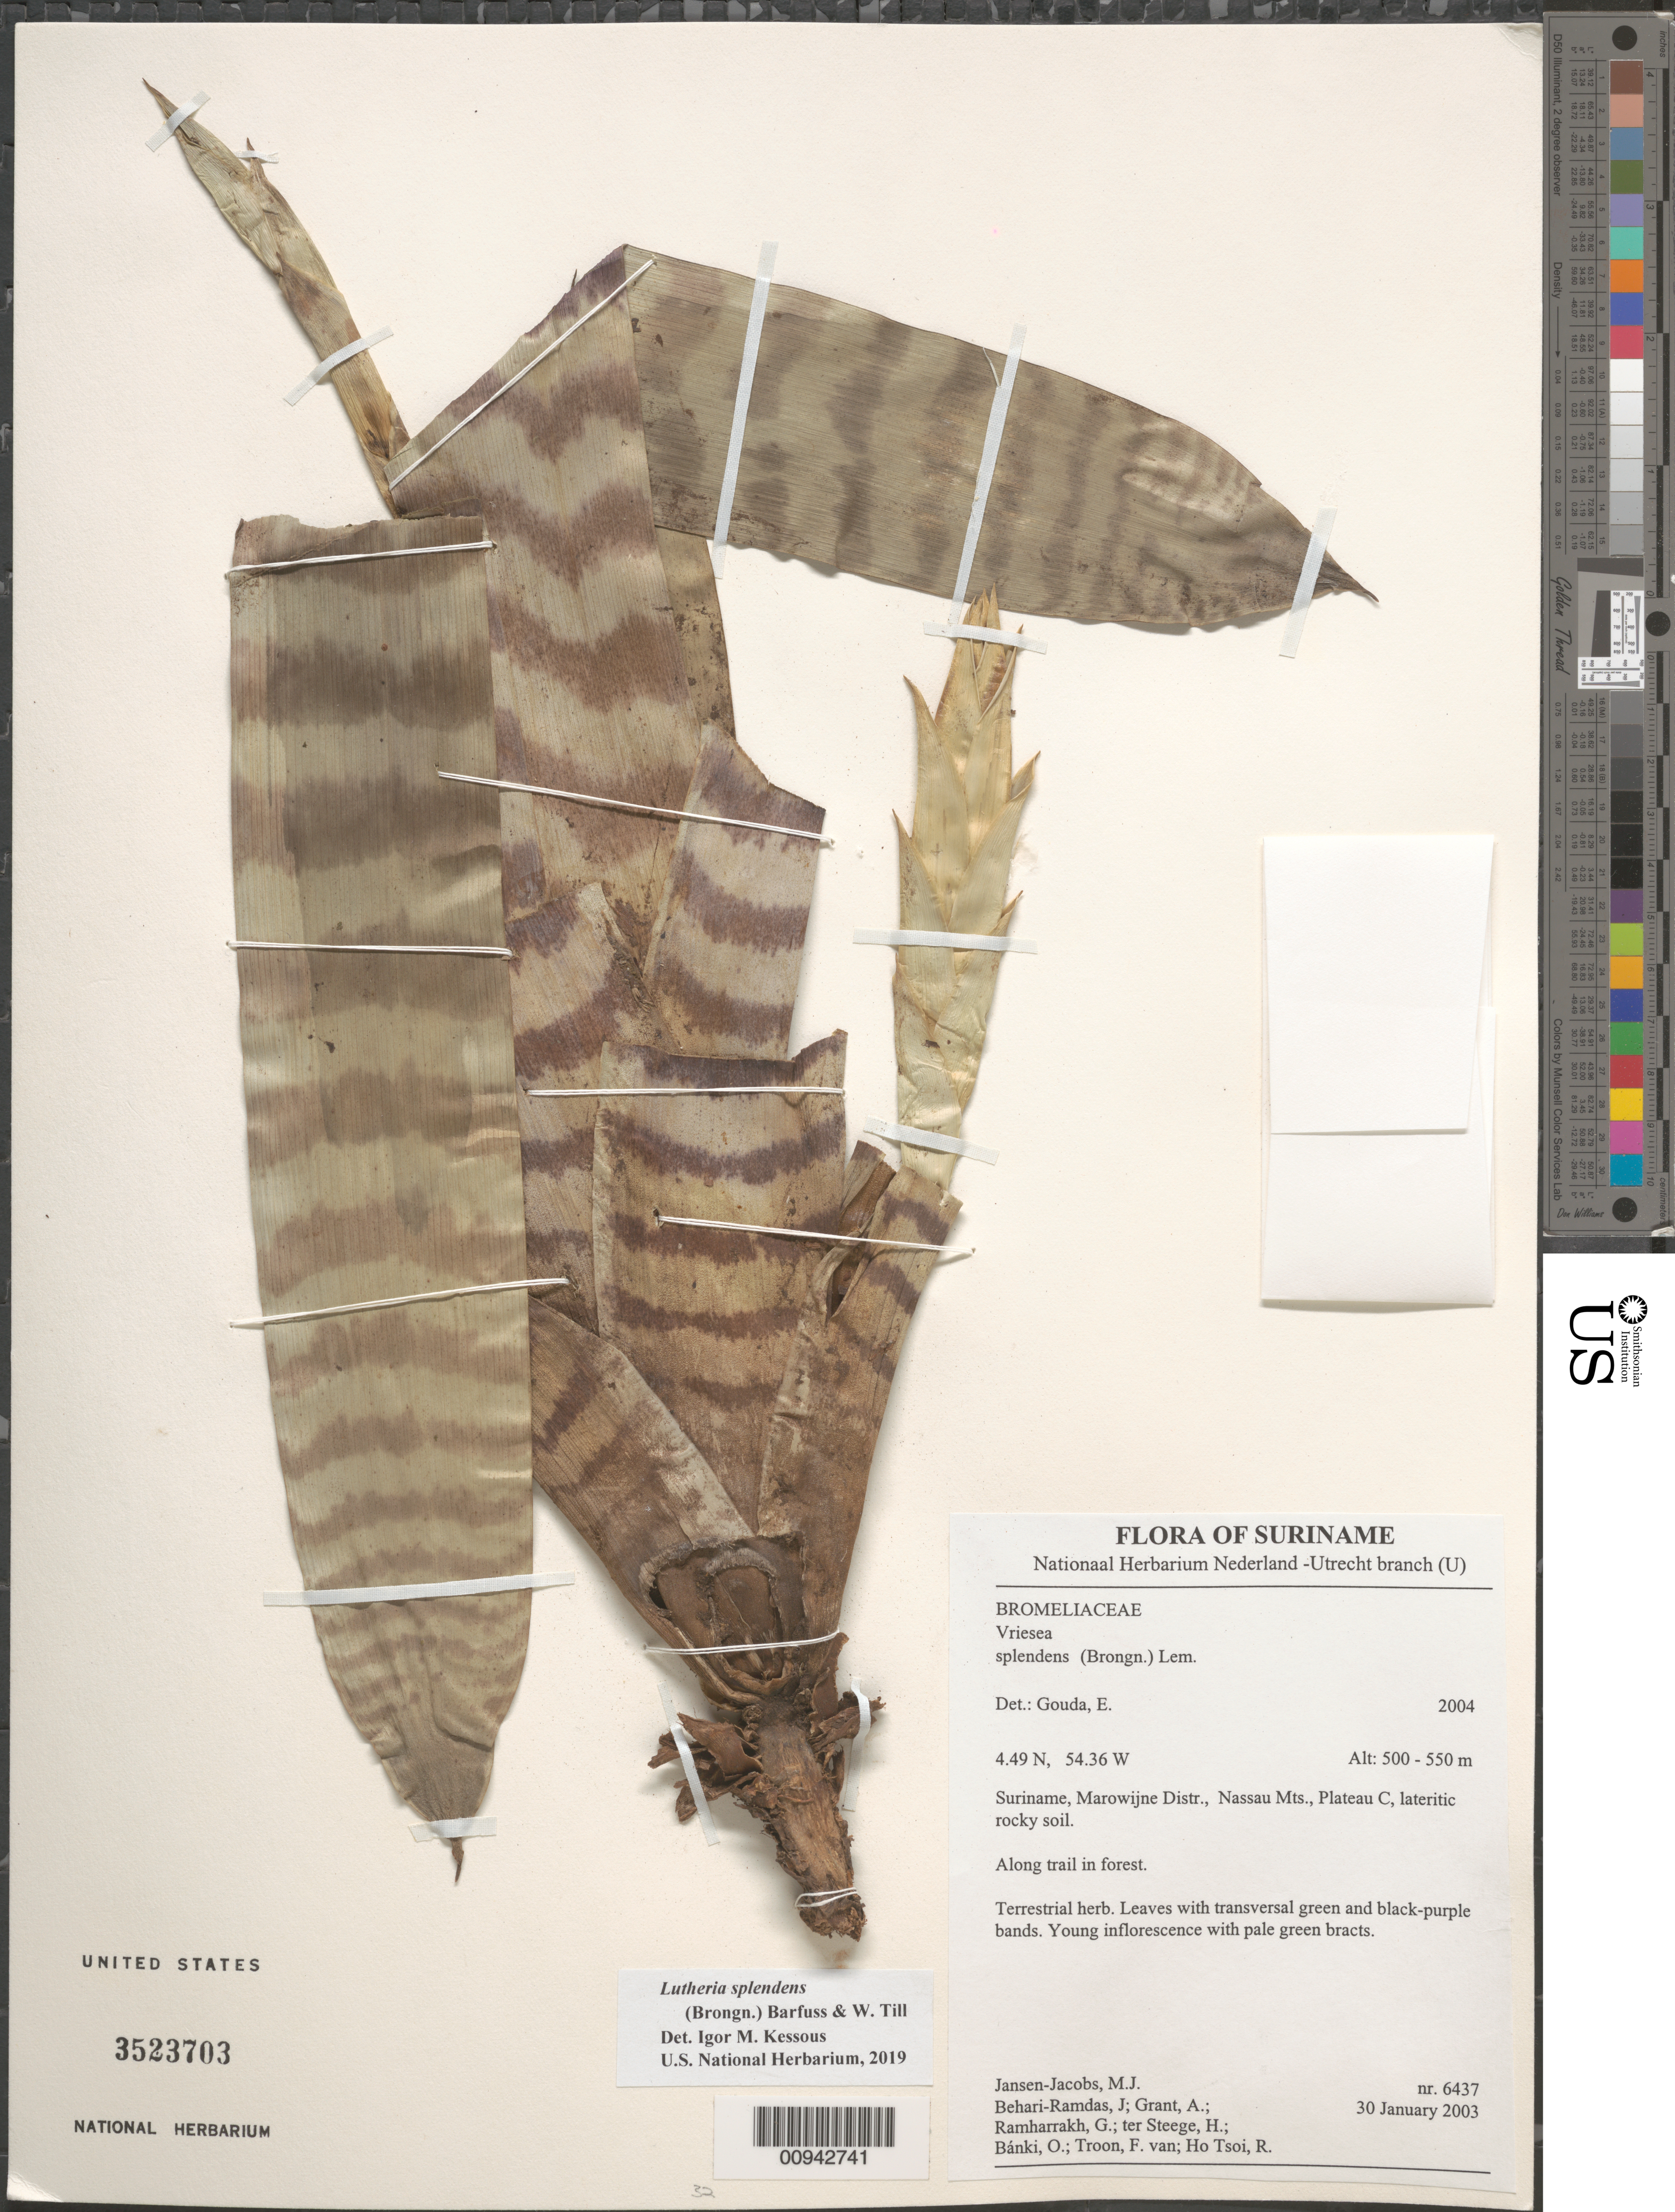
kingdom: Plantae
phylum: Tracheophyta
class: Liliopsida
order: Poales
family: Bromeliaceae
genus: Lutheria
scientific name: Lutheria splendens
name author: (Brongn.) W. Till & Barfuss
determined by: Kessous, Igor M.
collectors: M. J. Jansen-Jacobs, J. Behari-Ramdas, A. Grant, G. Ramharrakh, H. ter Steege, O. Bánki, F. Van Troon & R. Ho Tsoi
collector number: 6437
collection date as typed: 30-Jan-03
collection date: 2003-01-30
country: Suriname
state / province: Marowijne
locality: Nassau Mts., Plateau C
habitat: Lateritic rocky soil; along trail in forest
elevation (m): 500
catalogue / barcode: US 3523703